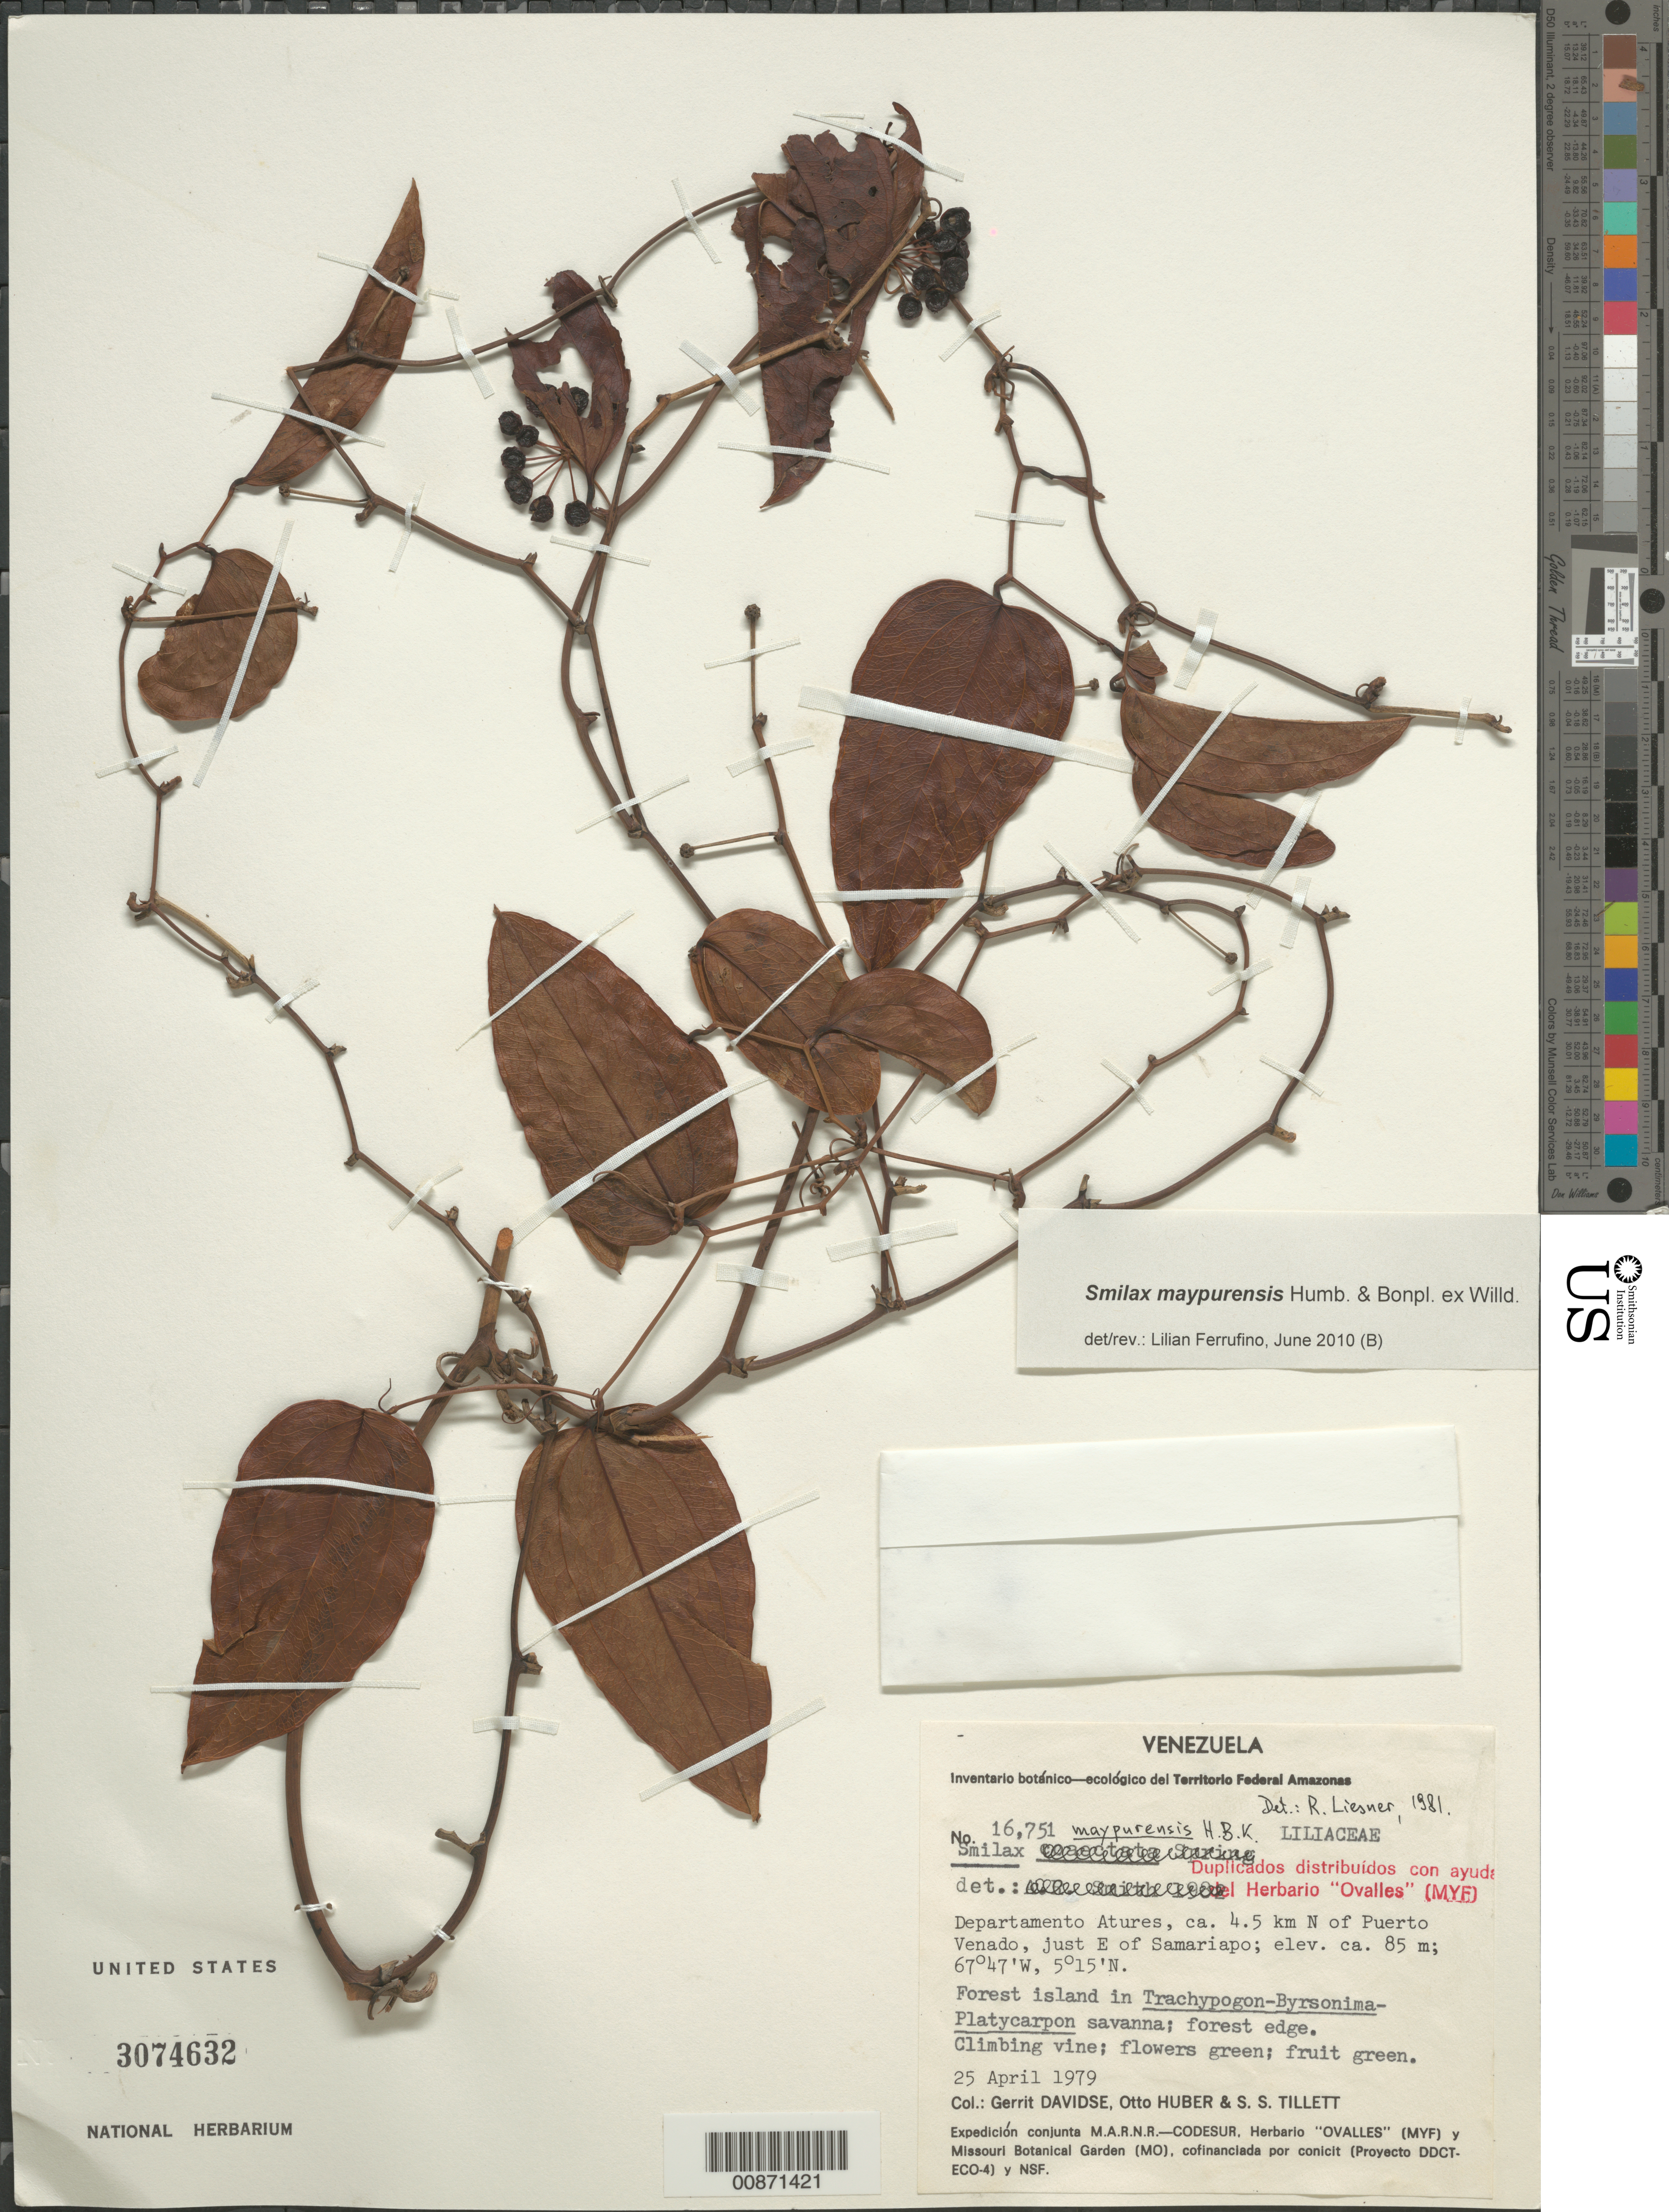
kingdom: Plantae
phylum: Tracheophyta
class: Liliopsida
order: Liliales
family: Smilacaceae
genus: Smilax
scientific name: Smilax maypurensis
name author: Humb. & Bonpl. ex Willd.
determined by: Liesner, R. L.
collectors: G. Davidse, O. Huber & S. S. Tillett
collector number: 16751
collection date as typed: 25-Apr-79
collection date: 1979-04-25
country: Venezuela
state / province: Amazonas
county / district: Atures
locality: Puerto Venado, 4.5 km N of, E of Samariapo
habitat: Forest island in Trachypogon-Byrsonima-Platycarpon savanna; forest edge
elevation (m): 85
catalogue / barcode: US 3074632